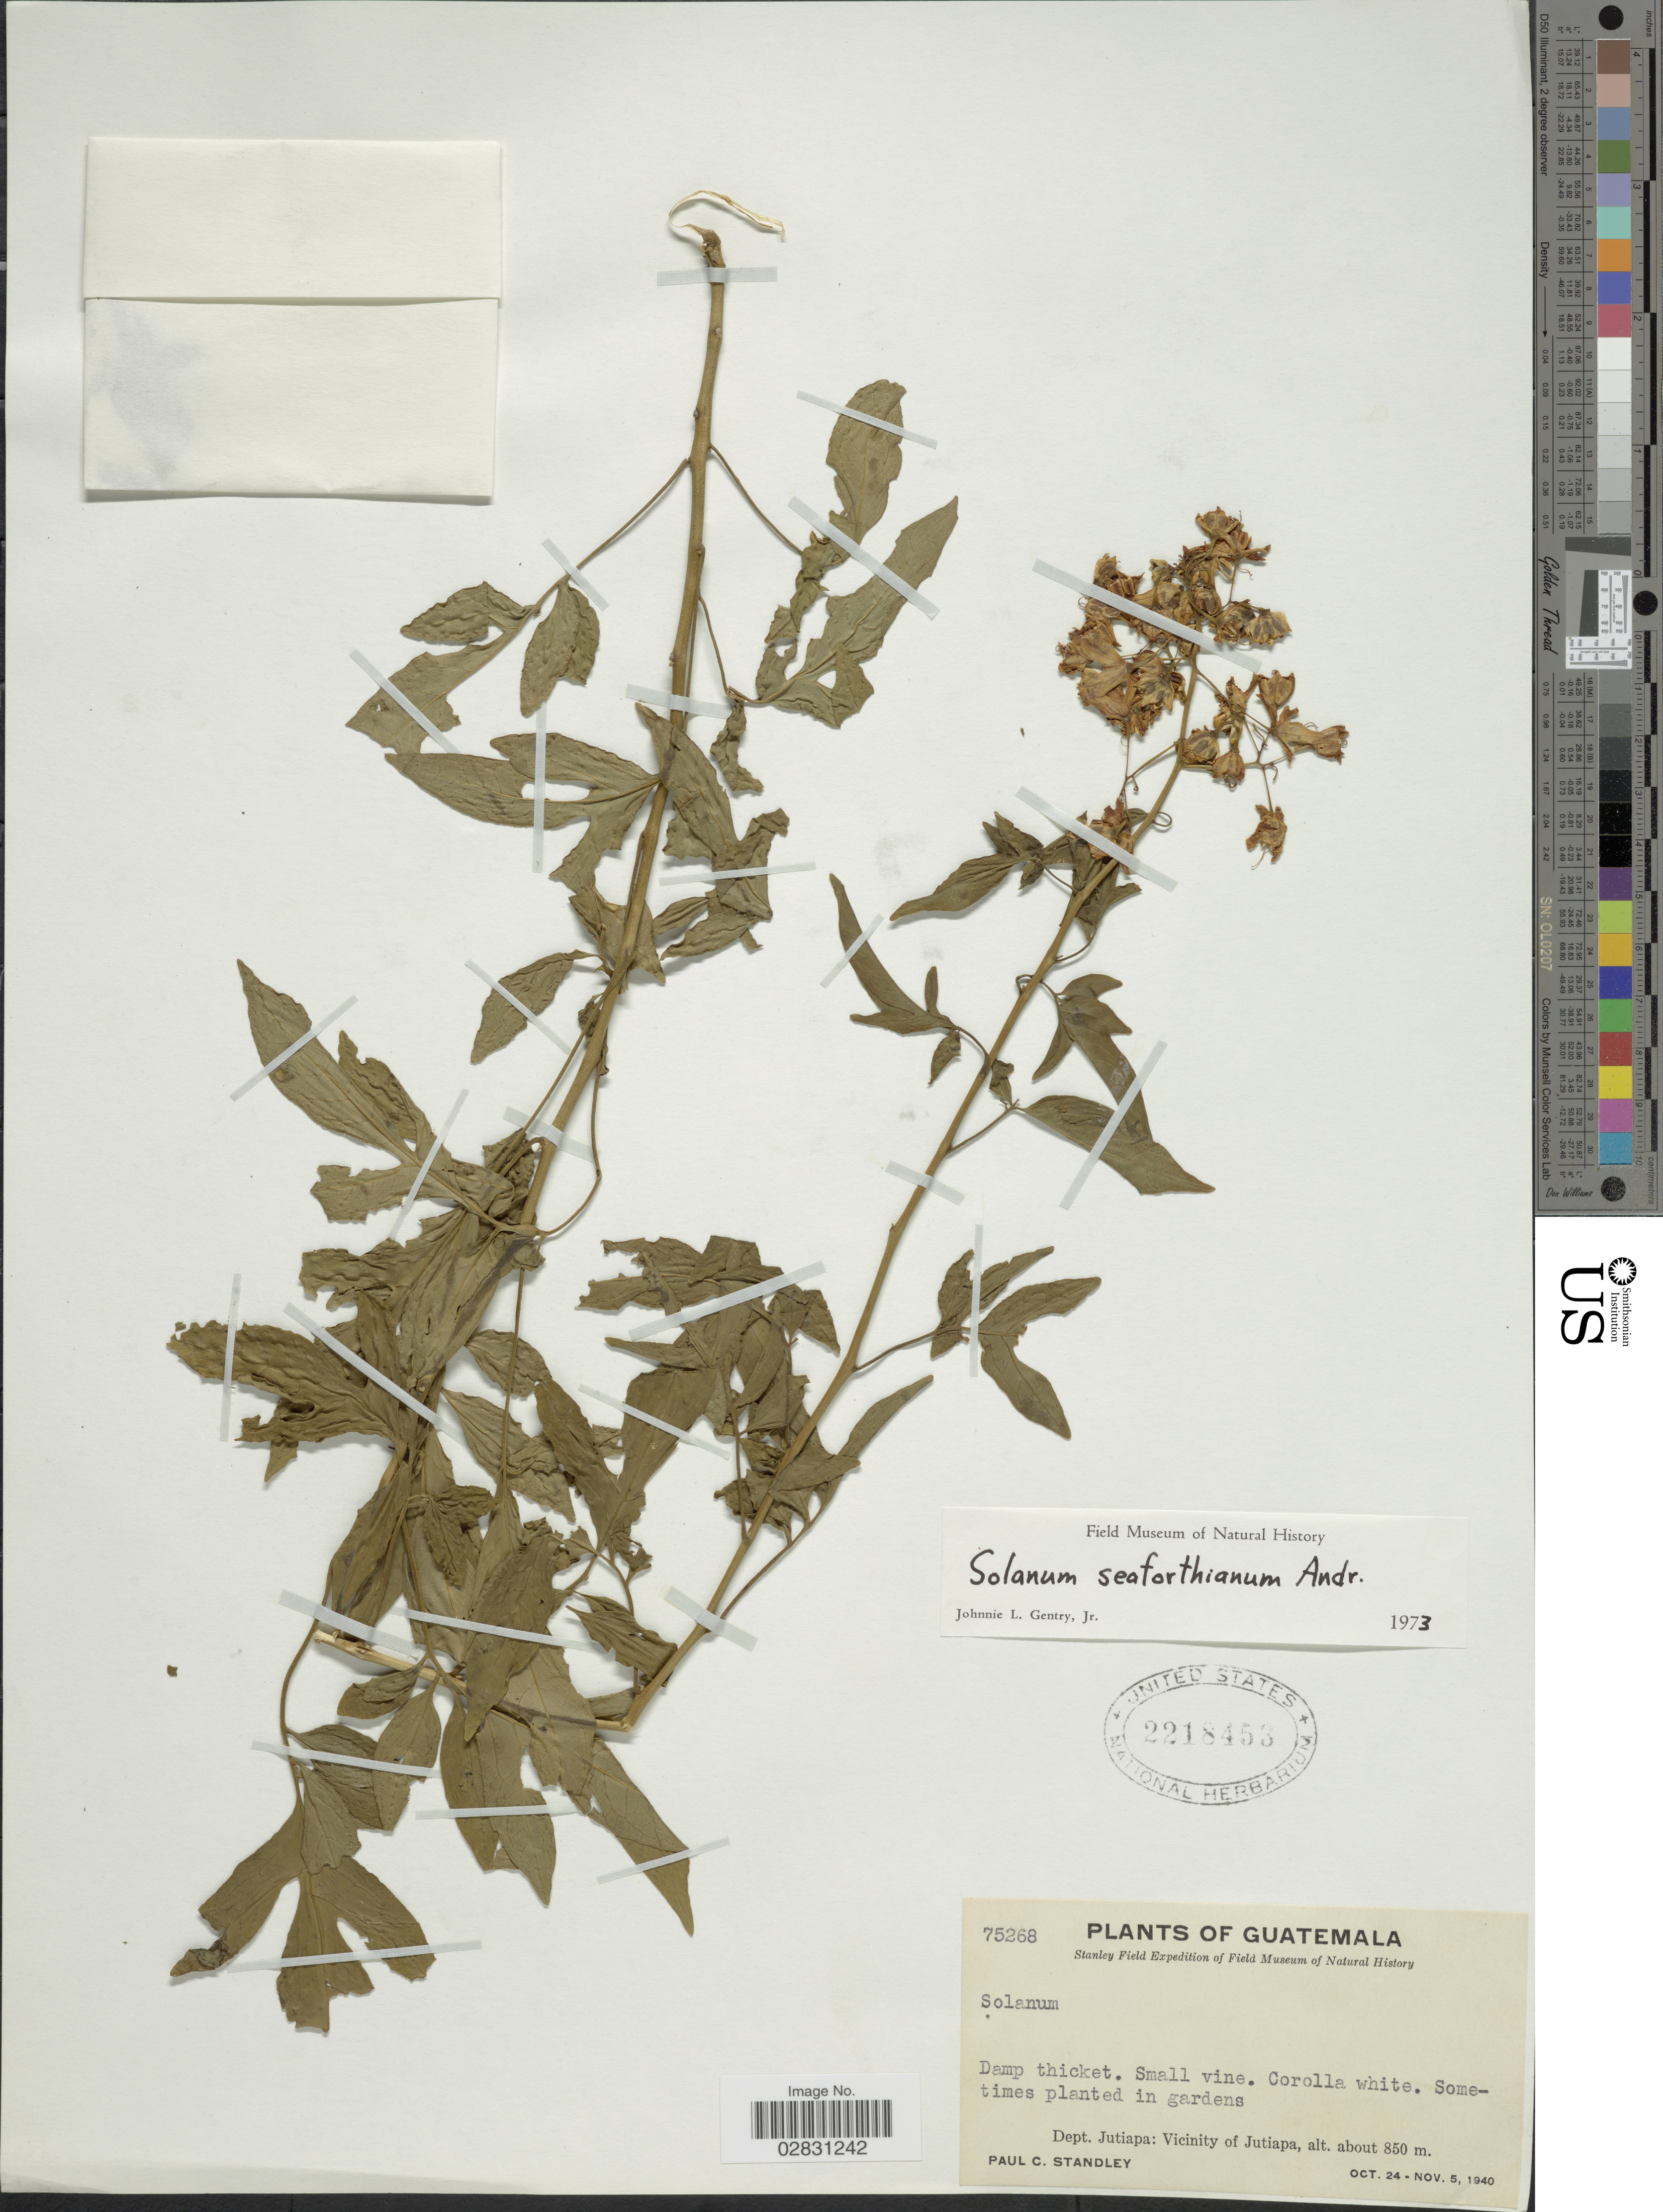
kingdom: Plantae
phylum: Tracheophyta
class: Magnoliopsida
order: Solanales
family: Solanaceae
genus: Solanum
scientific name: Solanum seaforthianum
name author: Andrews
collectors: P. C. Standley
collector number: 75268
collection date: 1940-10-24/1940-11-05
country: Guatemala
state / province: Jutiapa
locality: Dept. Jutiapa: Vicinity of Jutiapa.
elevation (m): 850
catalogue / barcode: US 2218453